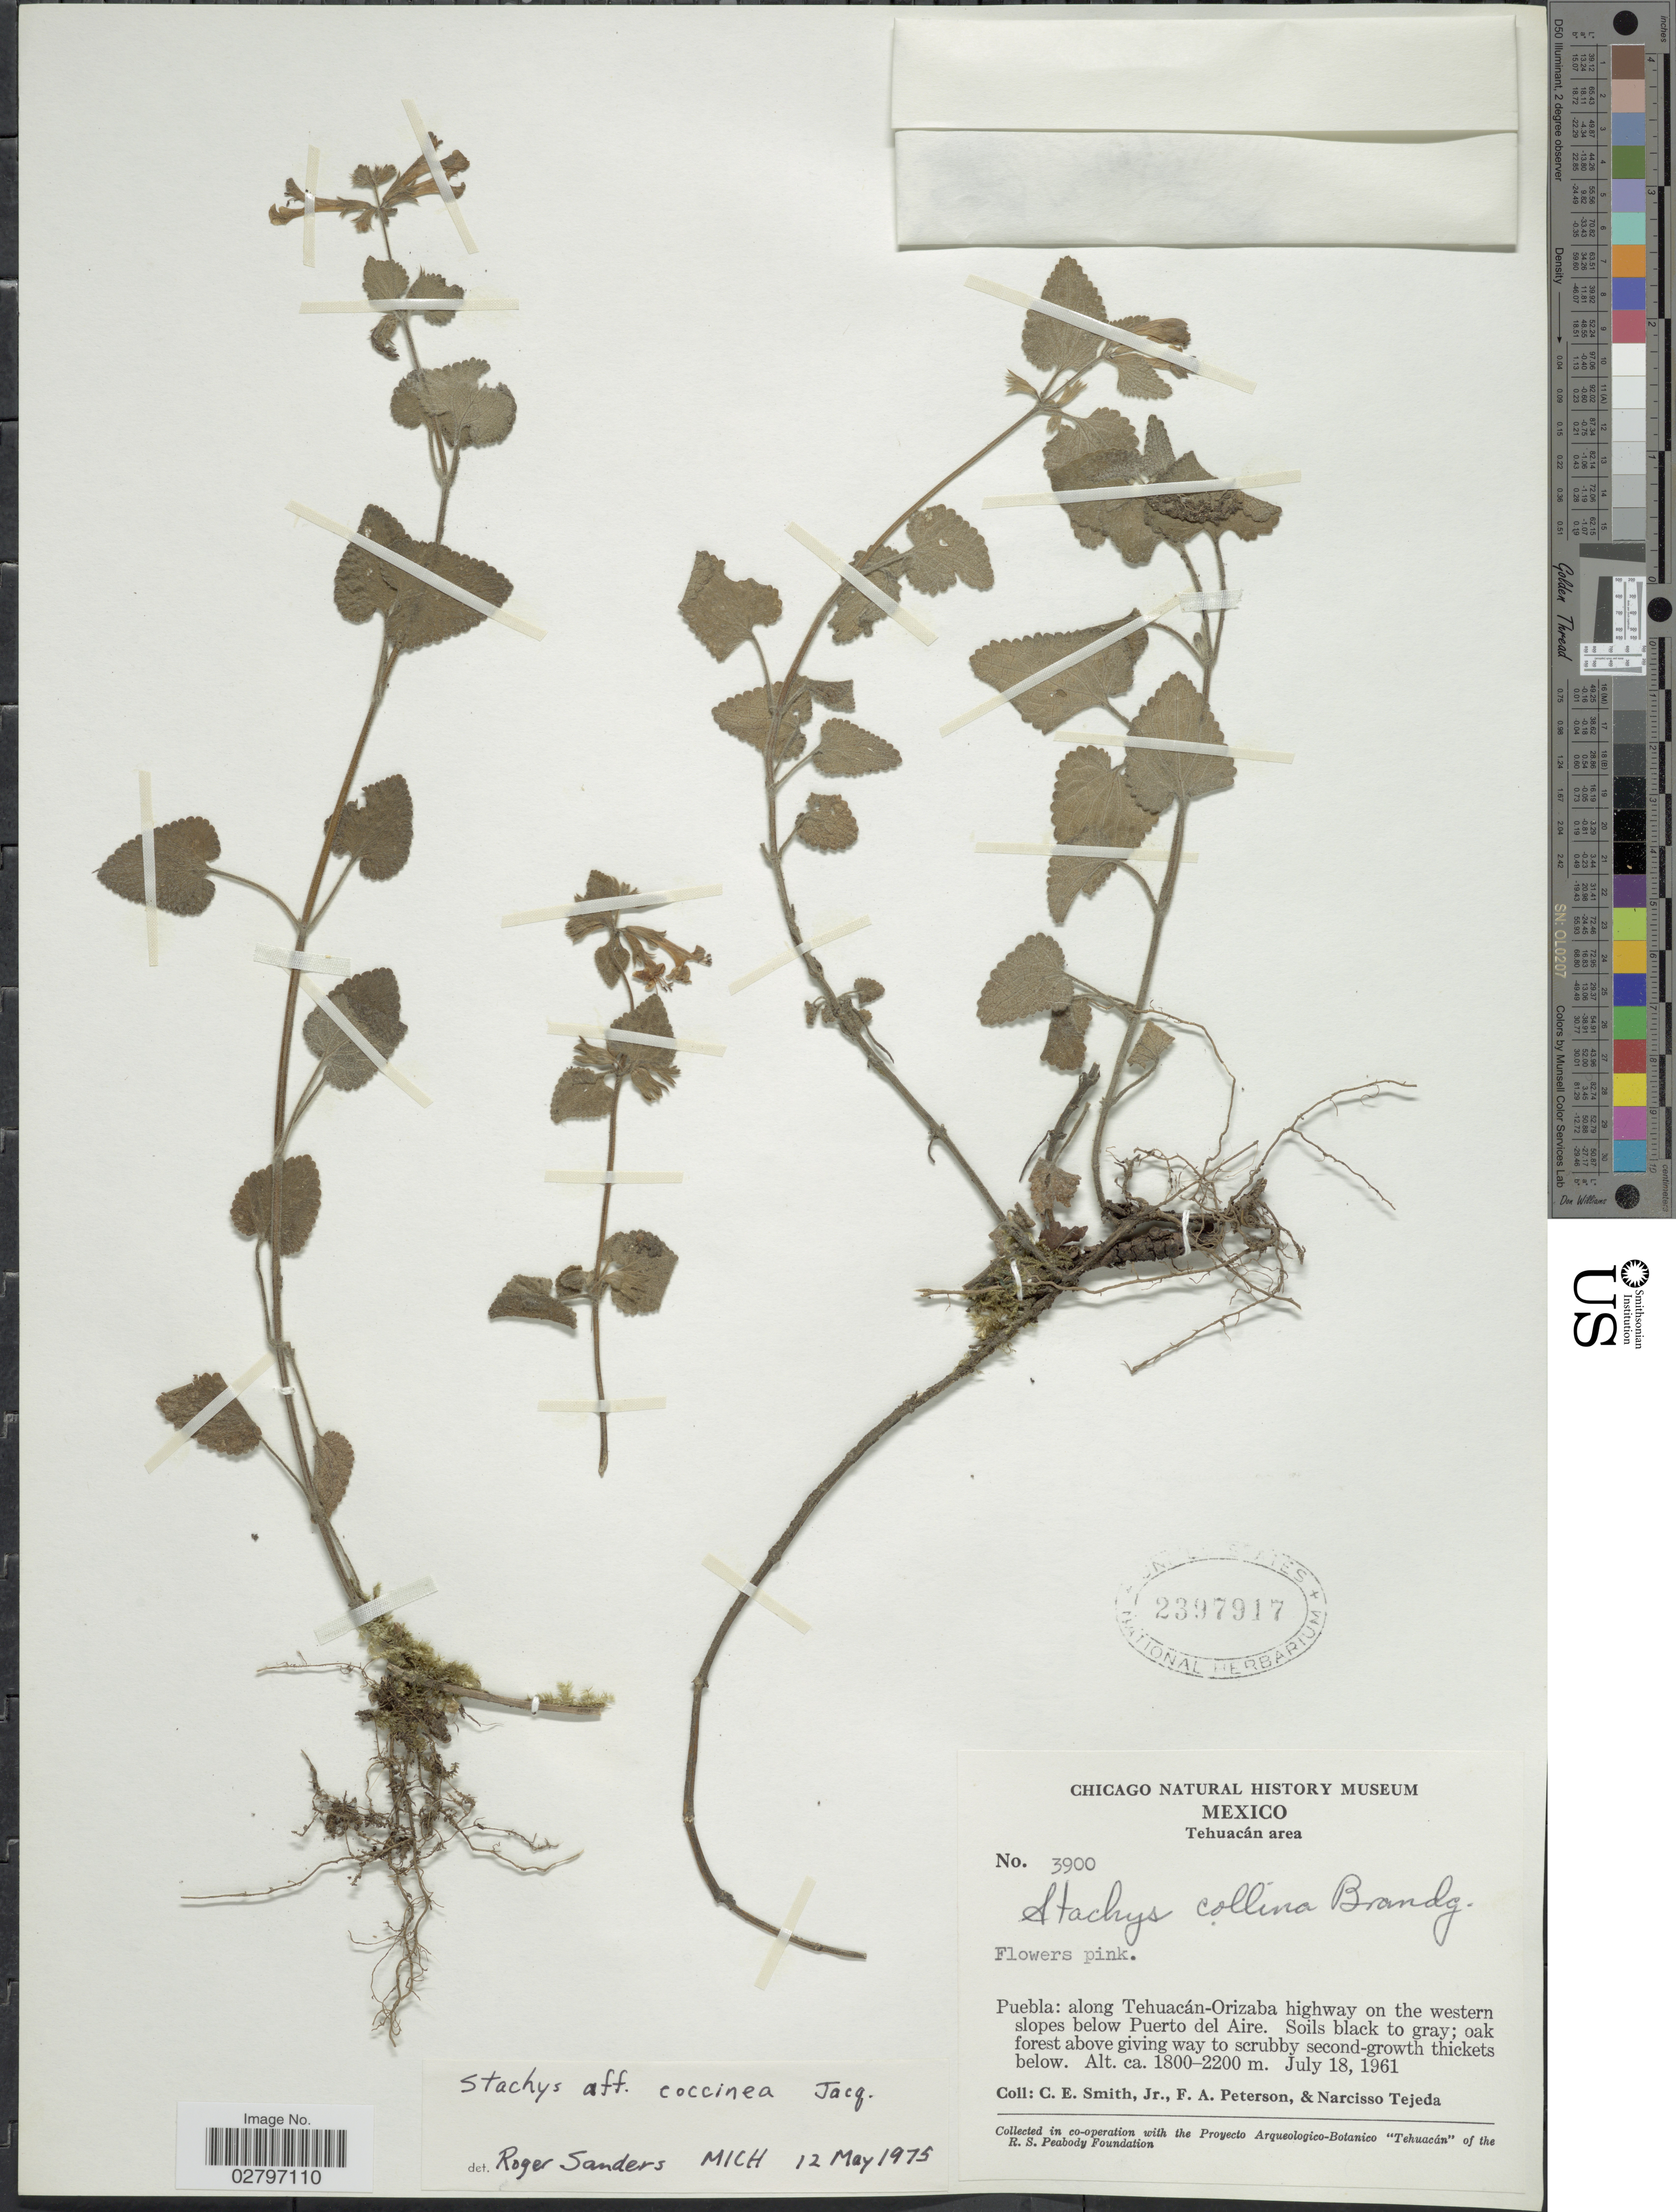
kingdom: Plantae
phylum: Tracheophyta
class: Magnoliopsida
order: Lamiales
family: Lamiaceae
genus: Stachys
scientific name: Stachys coccinea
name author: Ortega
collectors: C. E. Smith Jr., F. A. Peterson & N. Tejeda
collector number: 3900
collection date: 1961-07-18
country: Mexico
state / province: Puebla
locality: Tehuacán area. along Tehuacán-Orizaba highway on the western slopes below Puerto del Aire.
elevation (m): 1800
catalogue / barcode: US 2397917